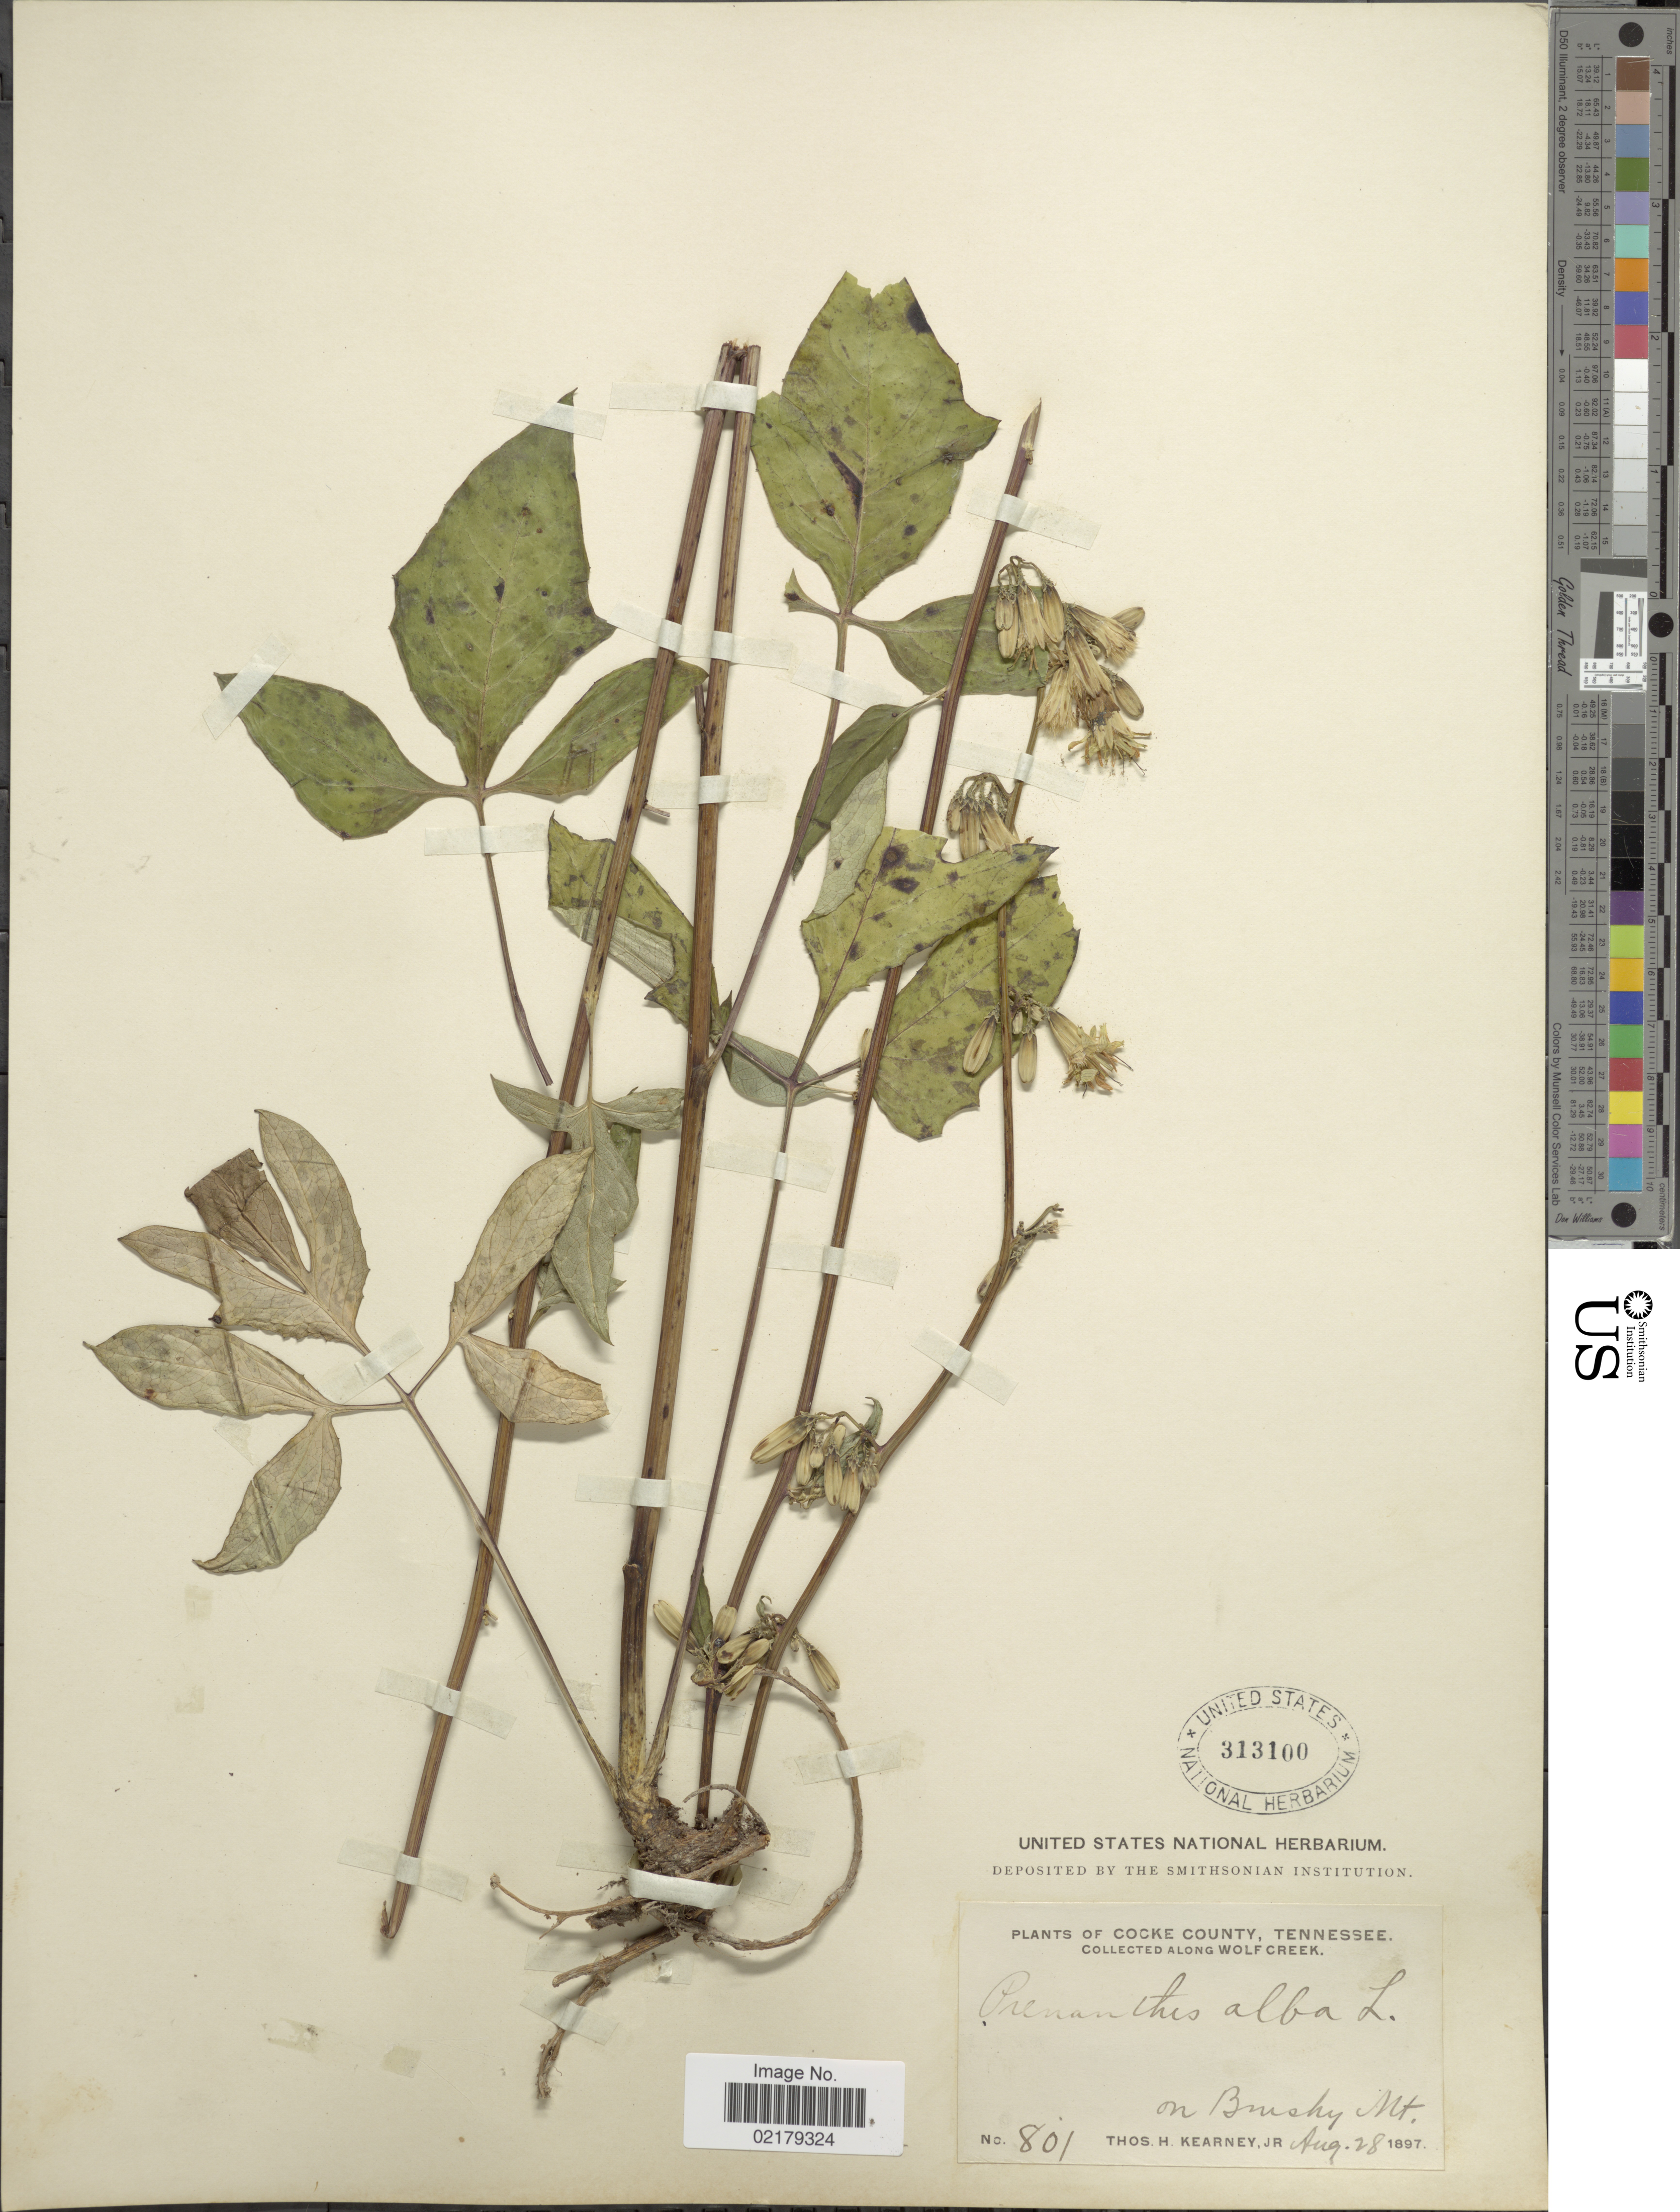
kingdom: Plantae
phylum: Tracheophyta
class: Magnoliopsida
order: Asterales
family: Asteraceae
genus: Nabalus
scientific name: Nabalus trifoliolatus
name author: Cass.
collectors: T. H. Kearney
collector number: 801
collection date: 1897-08-28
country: United States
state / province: Tennessee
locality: Cocke County, Along Wolf Creek, on Brushy Mt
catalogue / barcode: US 313100